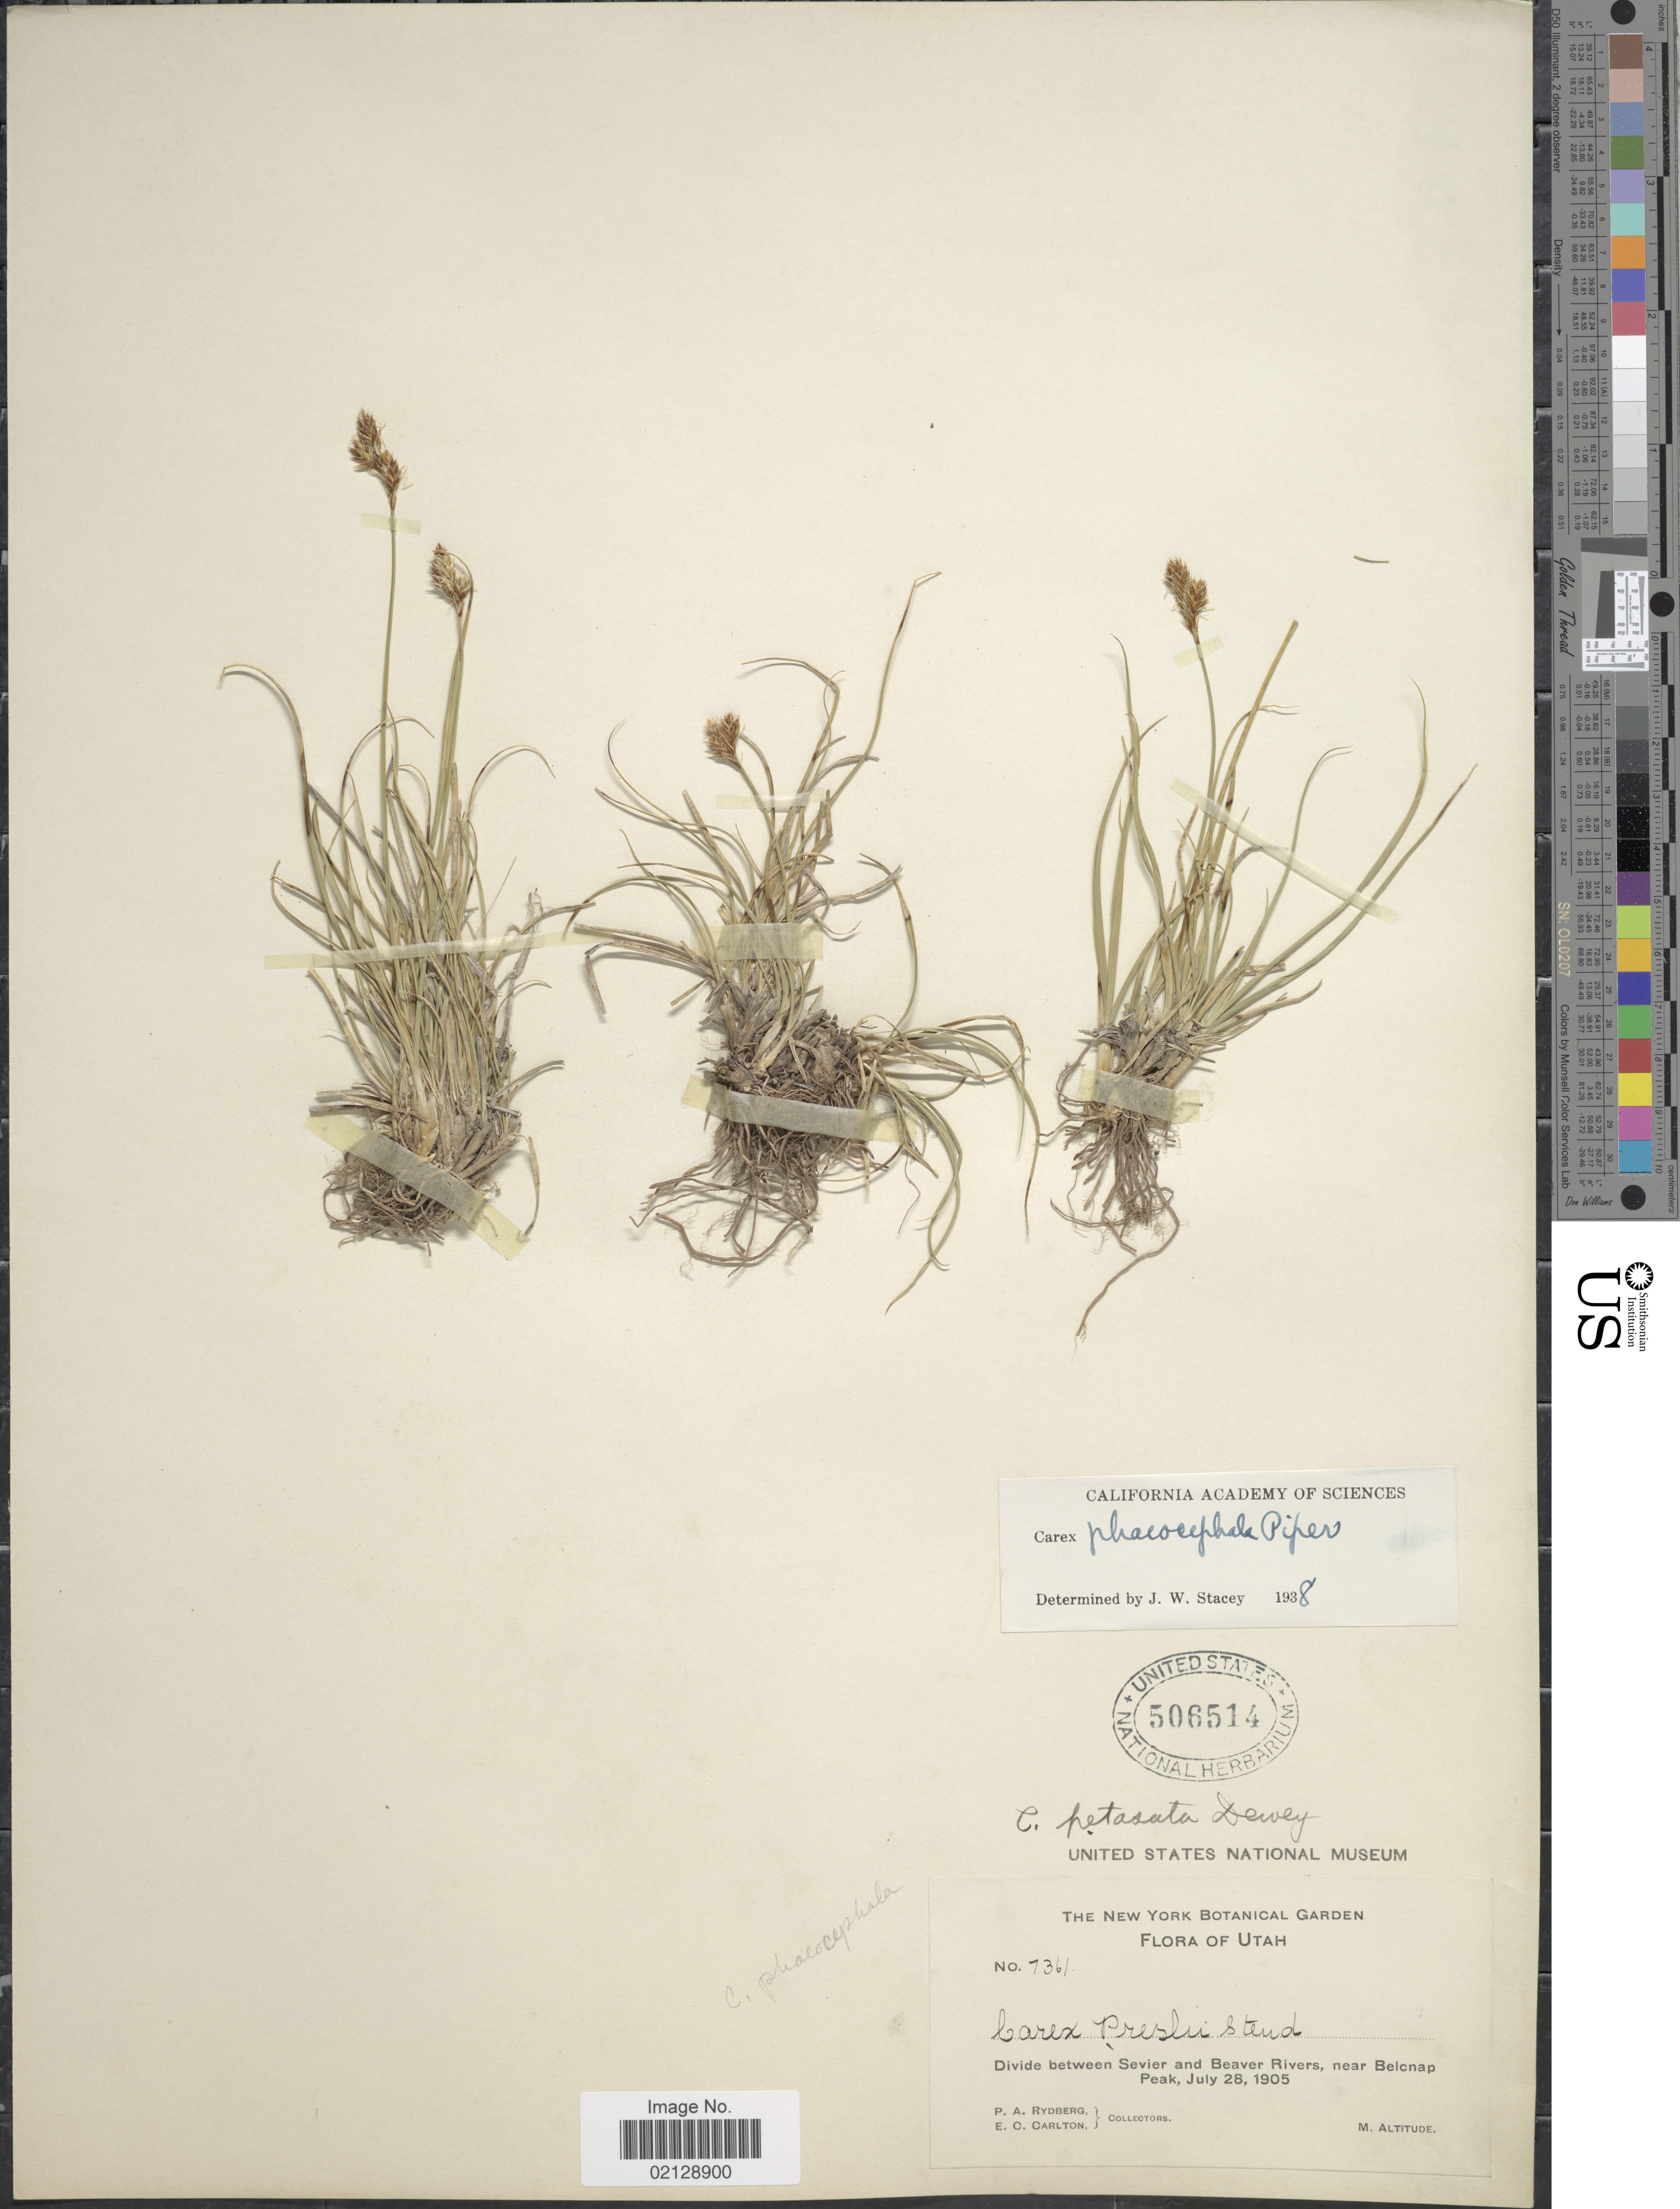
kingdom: Plantae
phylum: Tracheophyta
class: Liliopsida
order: Poales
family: Cyperaceae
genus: Carex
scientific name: Carex phaeocephala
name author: Piper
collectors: P. A. Rydberg & E. Carlton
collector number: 7361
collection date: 1905-07-28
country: United States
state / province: Utah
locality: Divide between Sevier and Beaver Rivers, near Belcnap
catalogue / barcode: US 506514